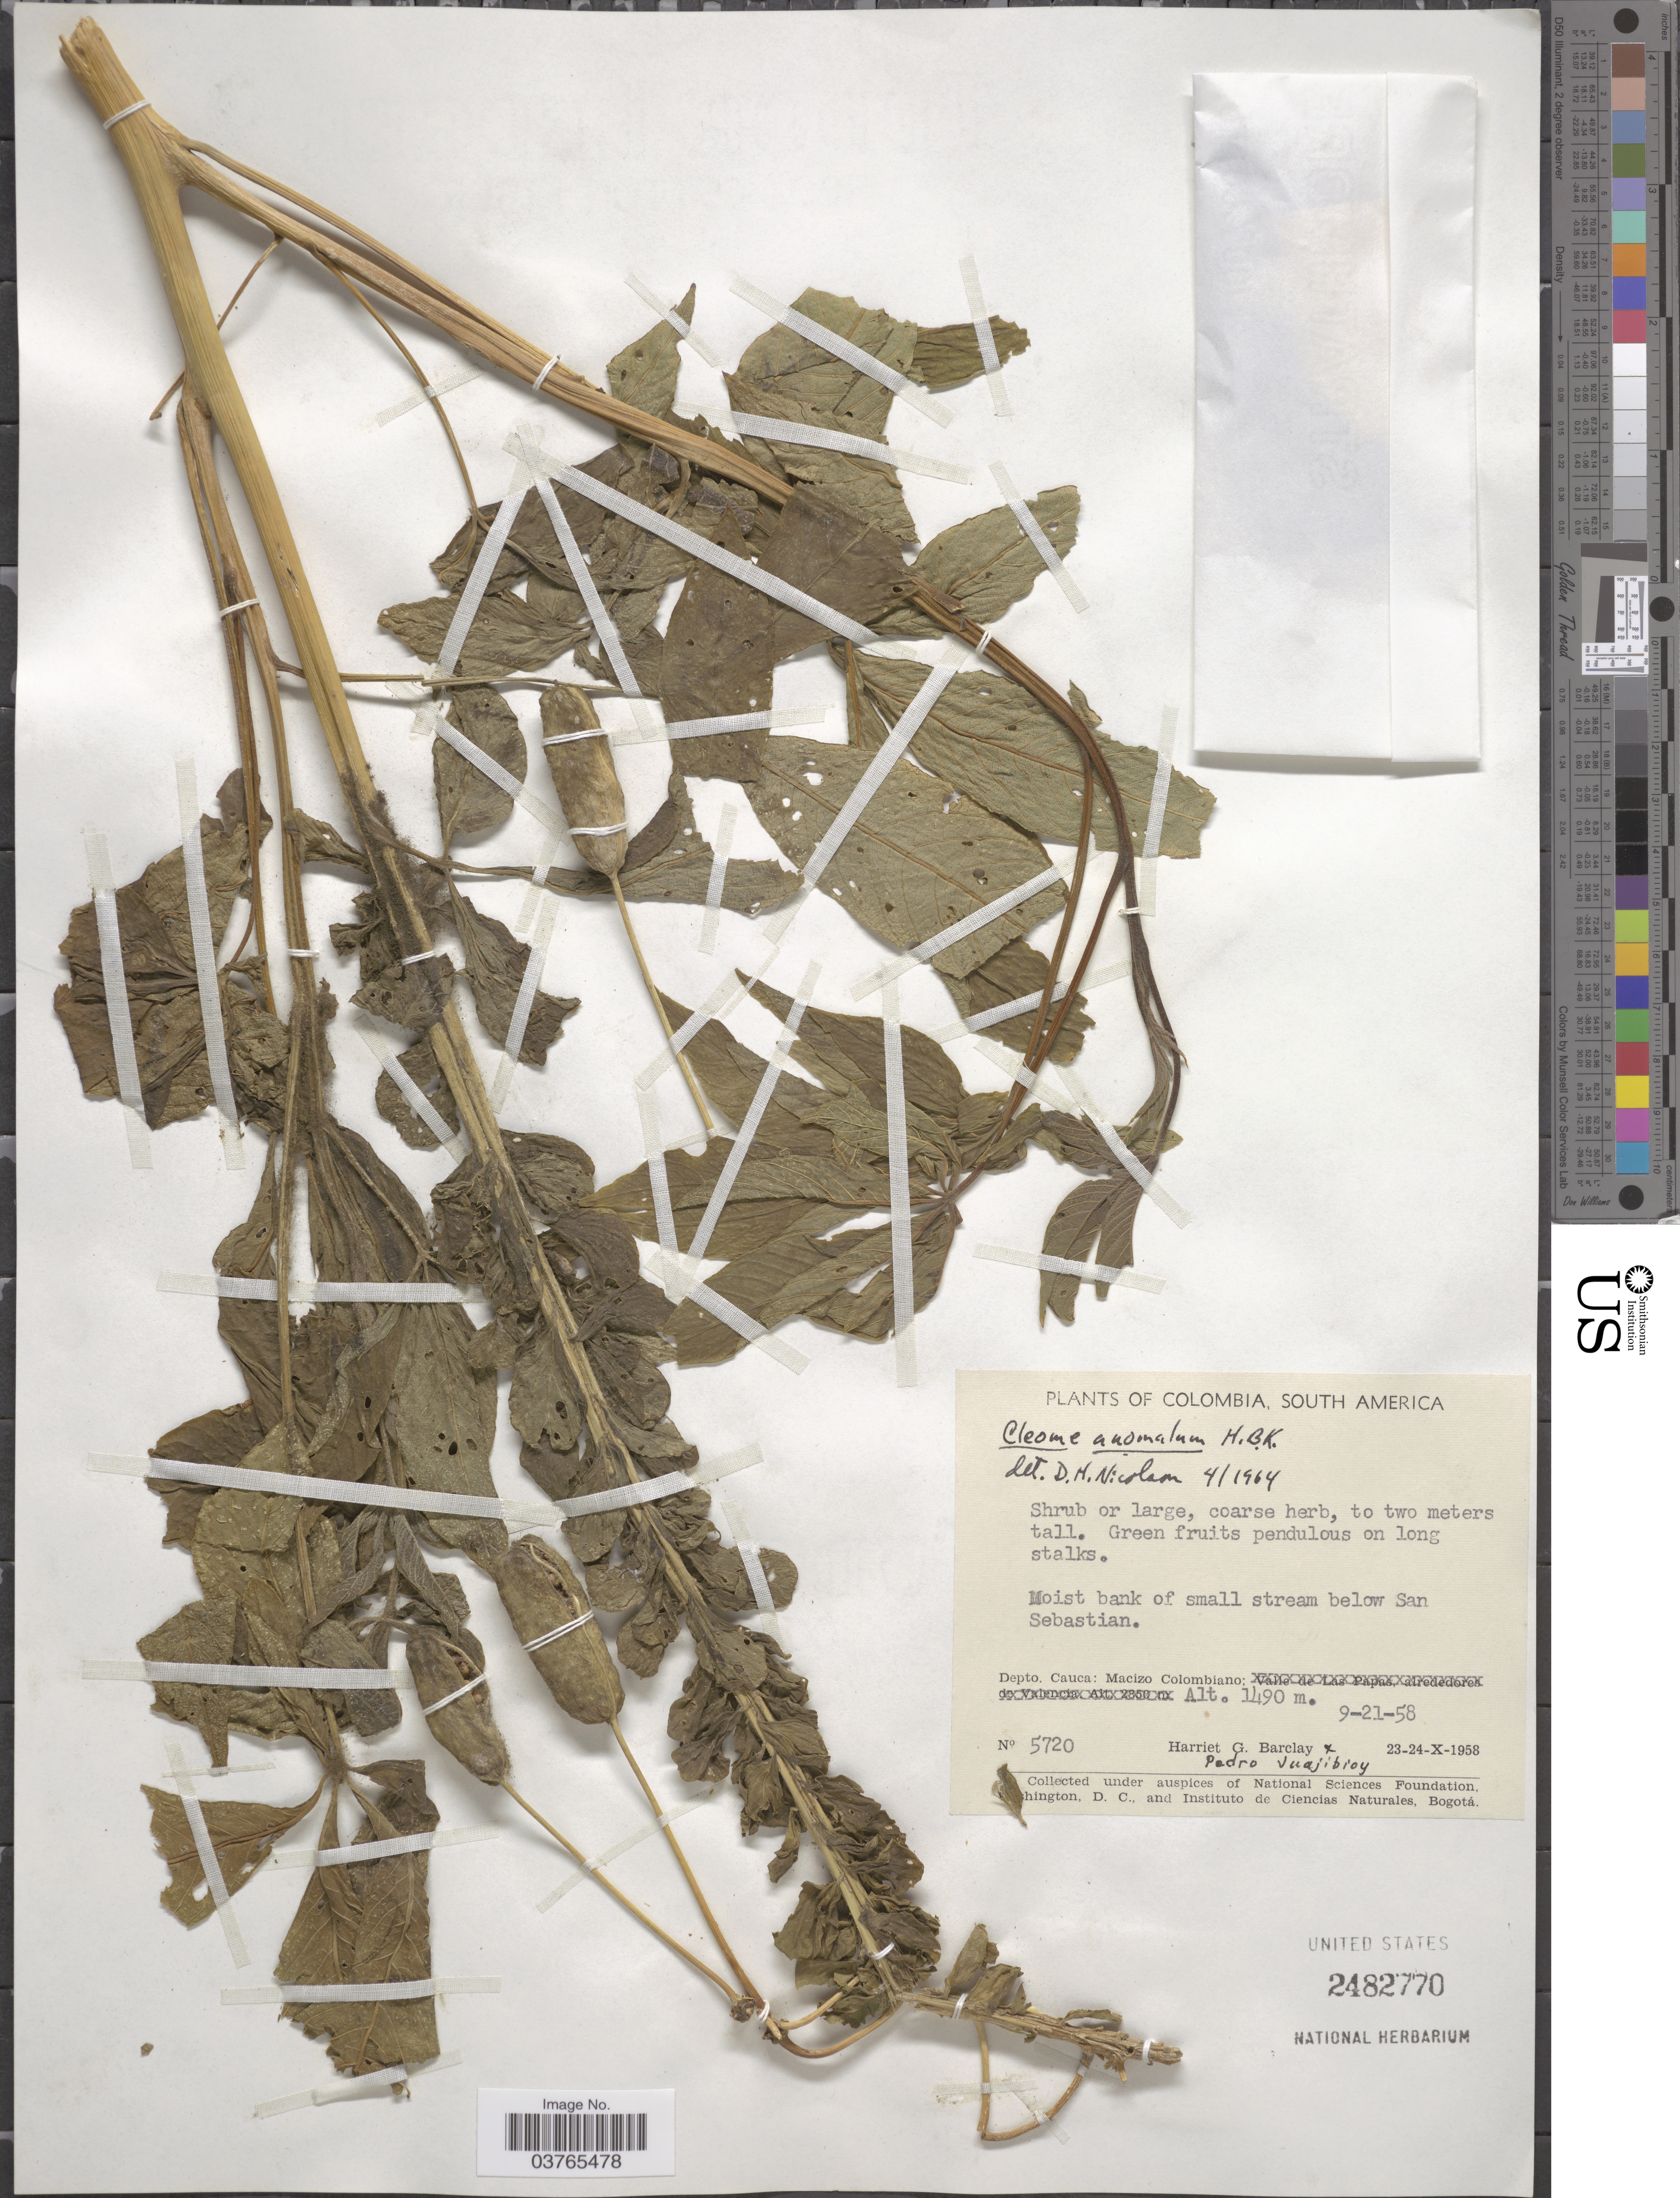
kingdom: Plantae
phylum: Tracheophyta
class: Magnoliopsida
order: Brassicales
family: Cleomaceae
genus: Andinocleome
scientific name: Andinocleome anomala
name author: (Kunth) Iltis ex E.M. McGinty & Roalson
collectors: H. G. Barclay & P. Juajibioy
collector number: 5720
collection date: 1958-09-21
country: Colombia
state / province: Cauca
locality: Moist bank of small stream below San Sebastian. Depto. Cauca: Macizo Colombiano.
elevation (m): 1490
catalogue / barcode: US 2482770